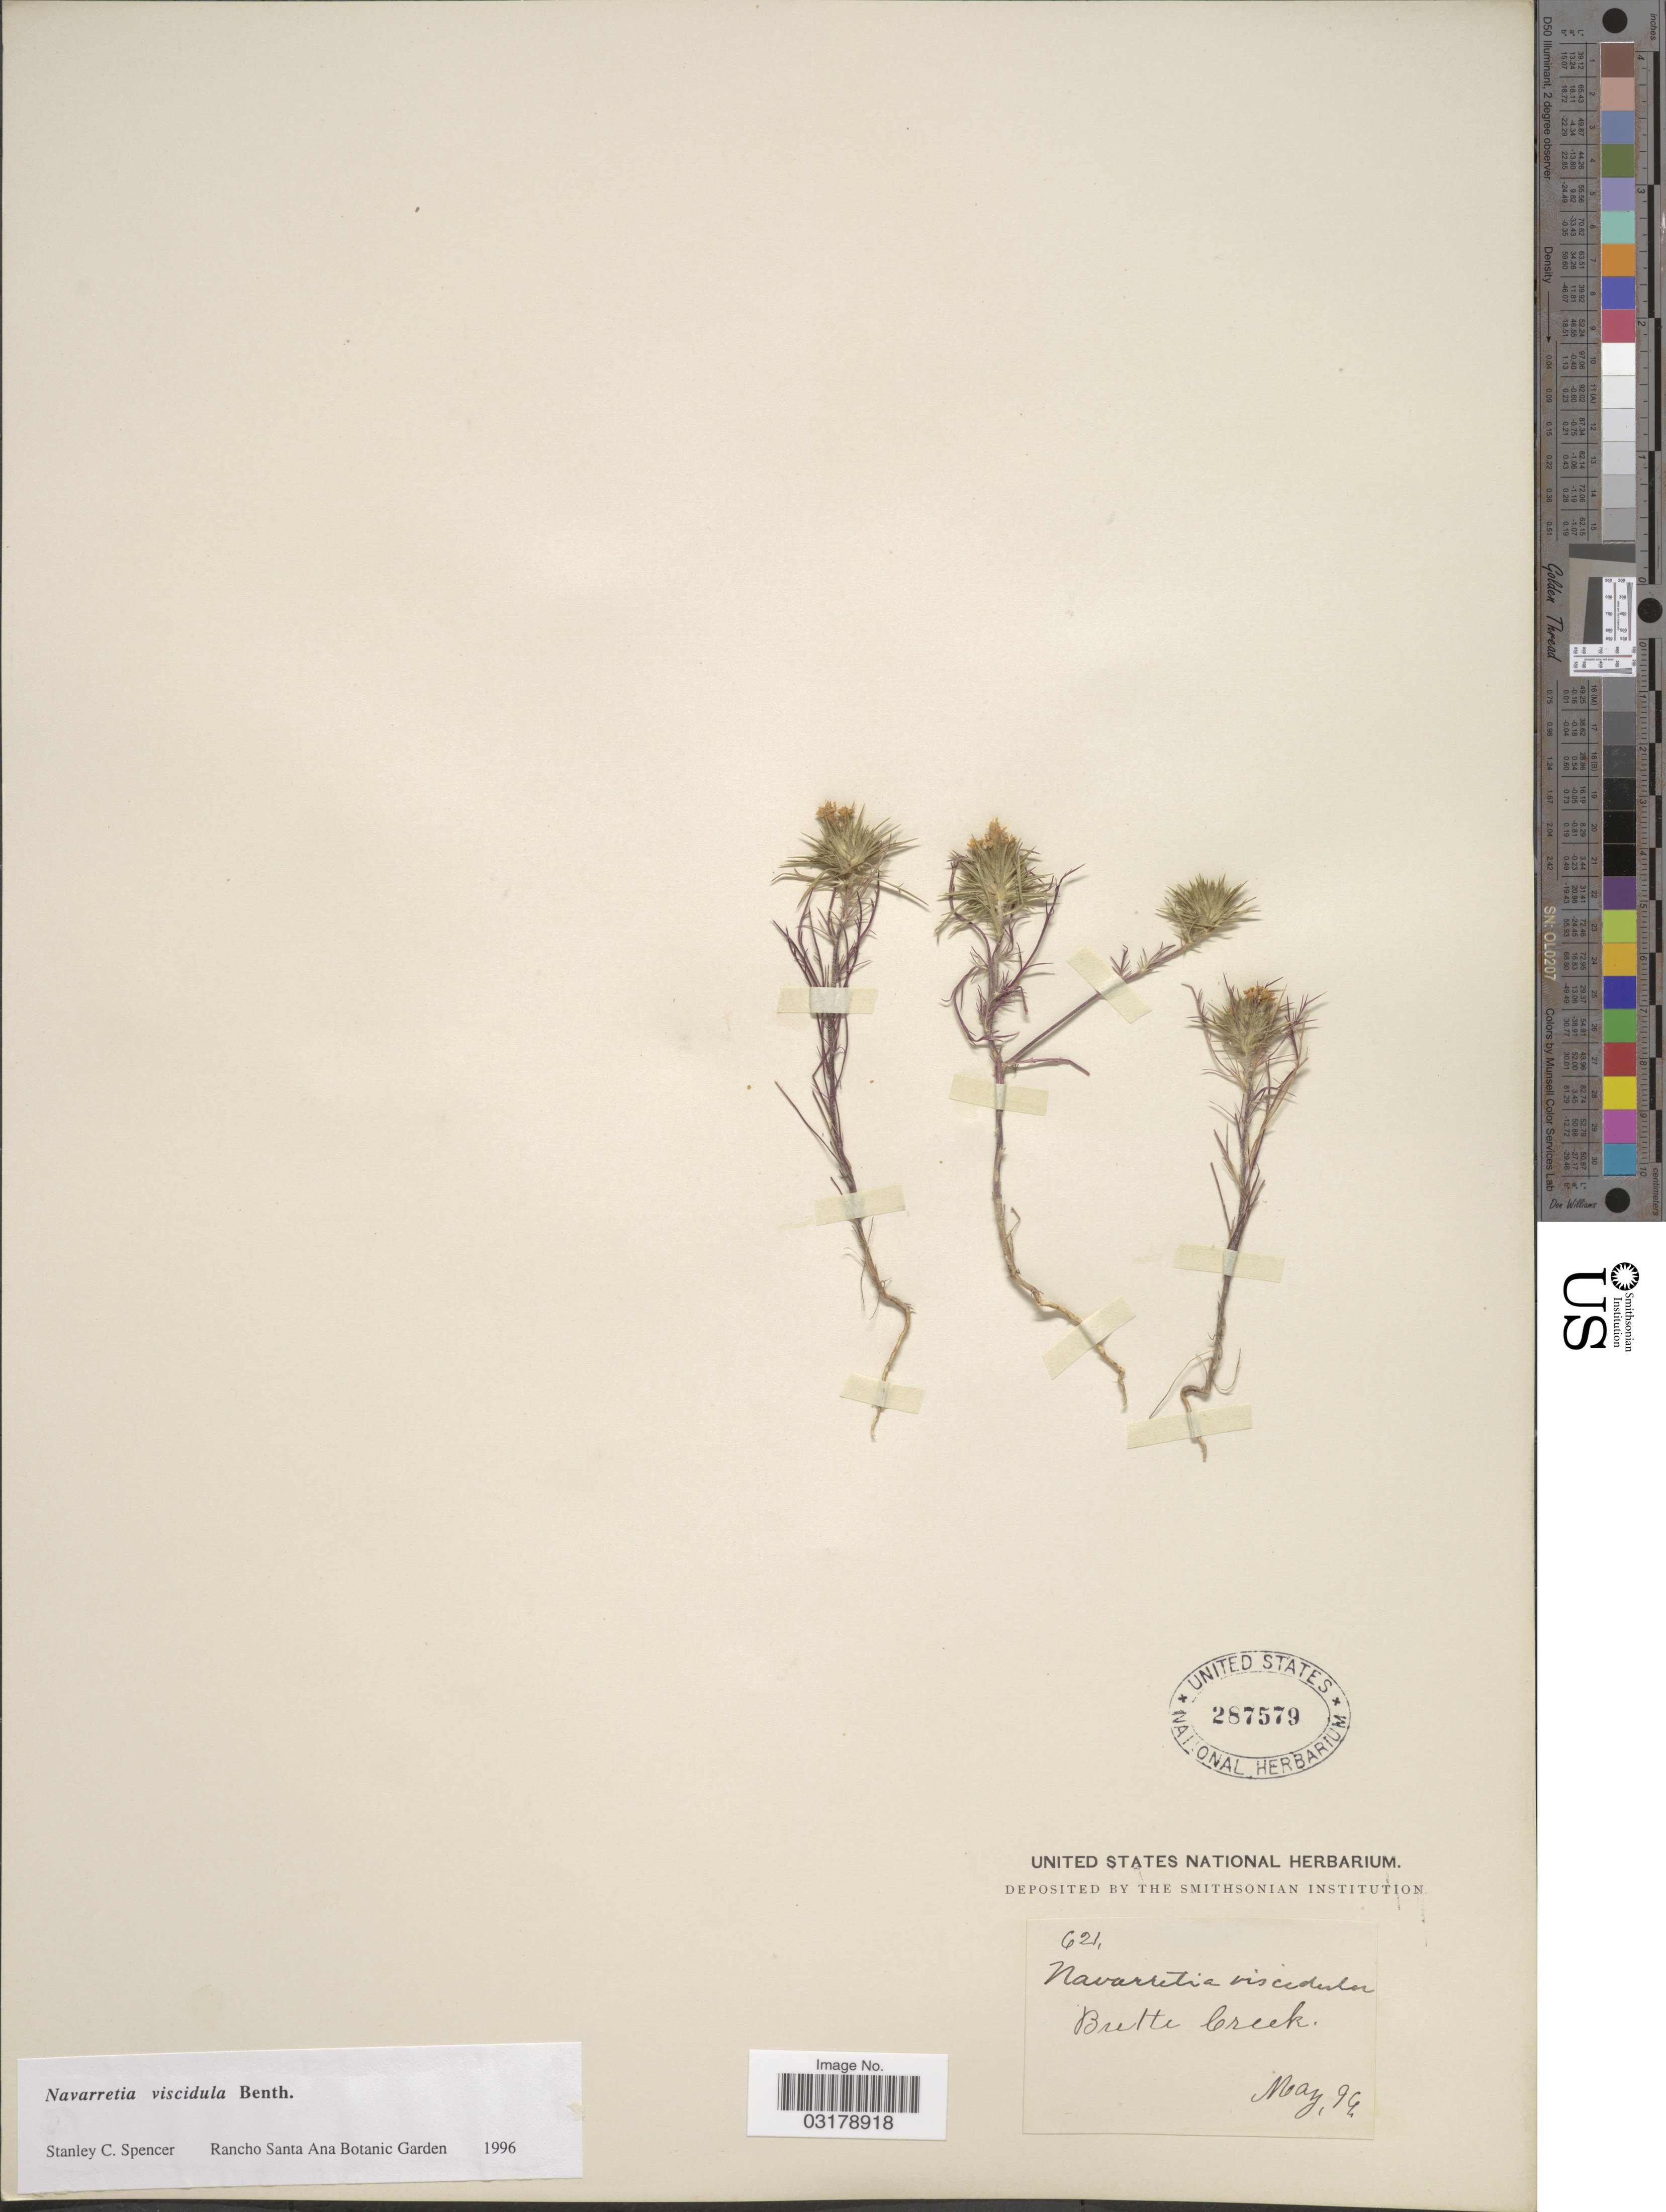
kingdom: Plantae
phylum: Tracheophyta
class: Magnoliopsida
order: Ericales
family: Polemoniaceae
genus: Navarretia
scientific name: Navarretia viscidula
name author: Benth.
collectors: ex herb. United States National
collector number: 621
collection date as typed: Transcribed d/m/y: /5/96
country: United States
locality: Butte Creek.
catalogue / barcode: US 287579